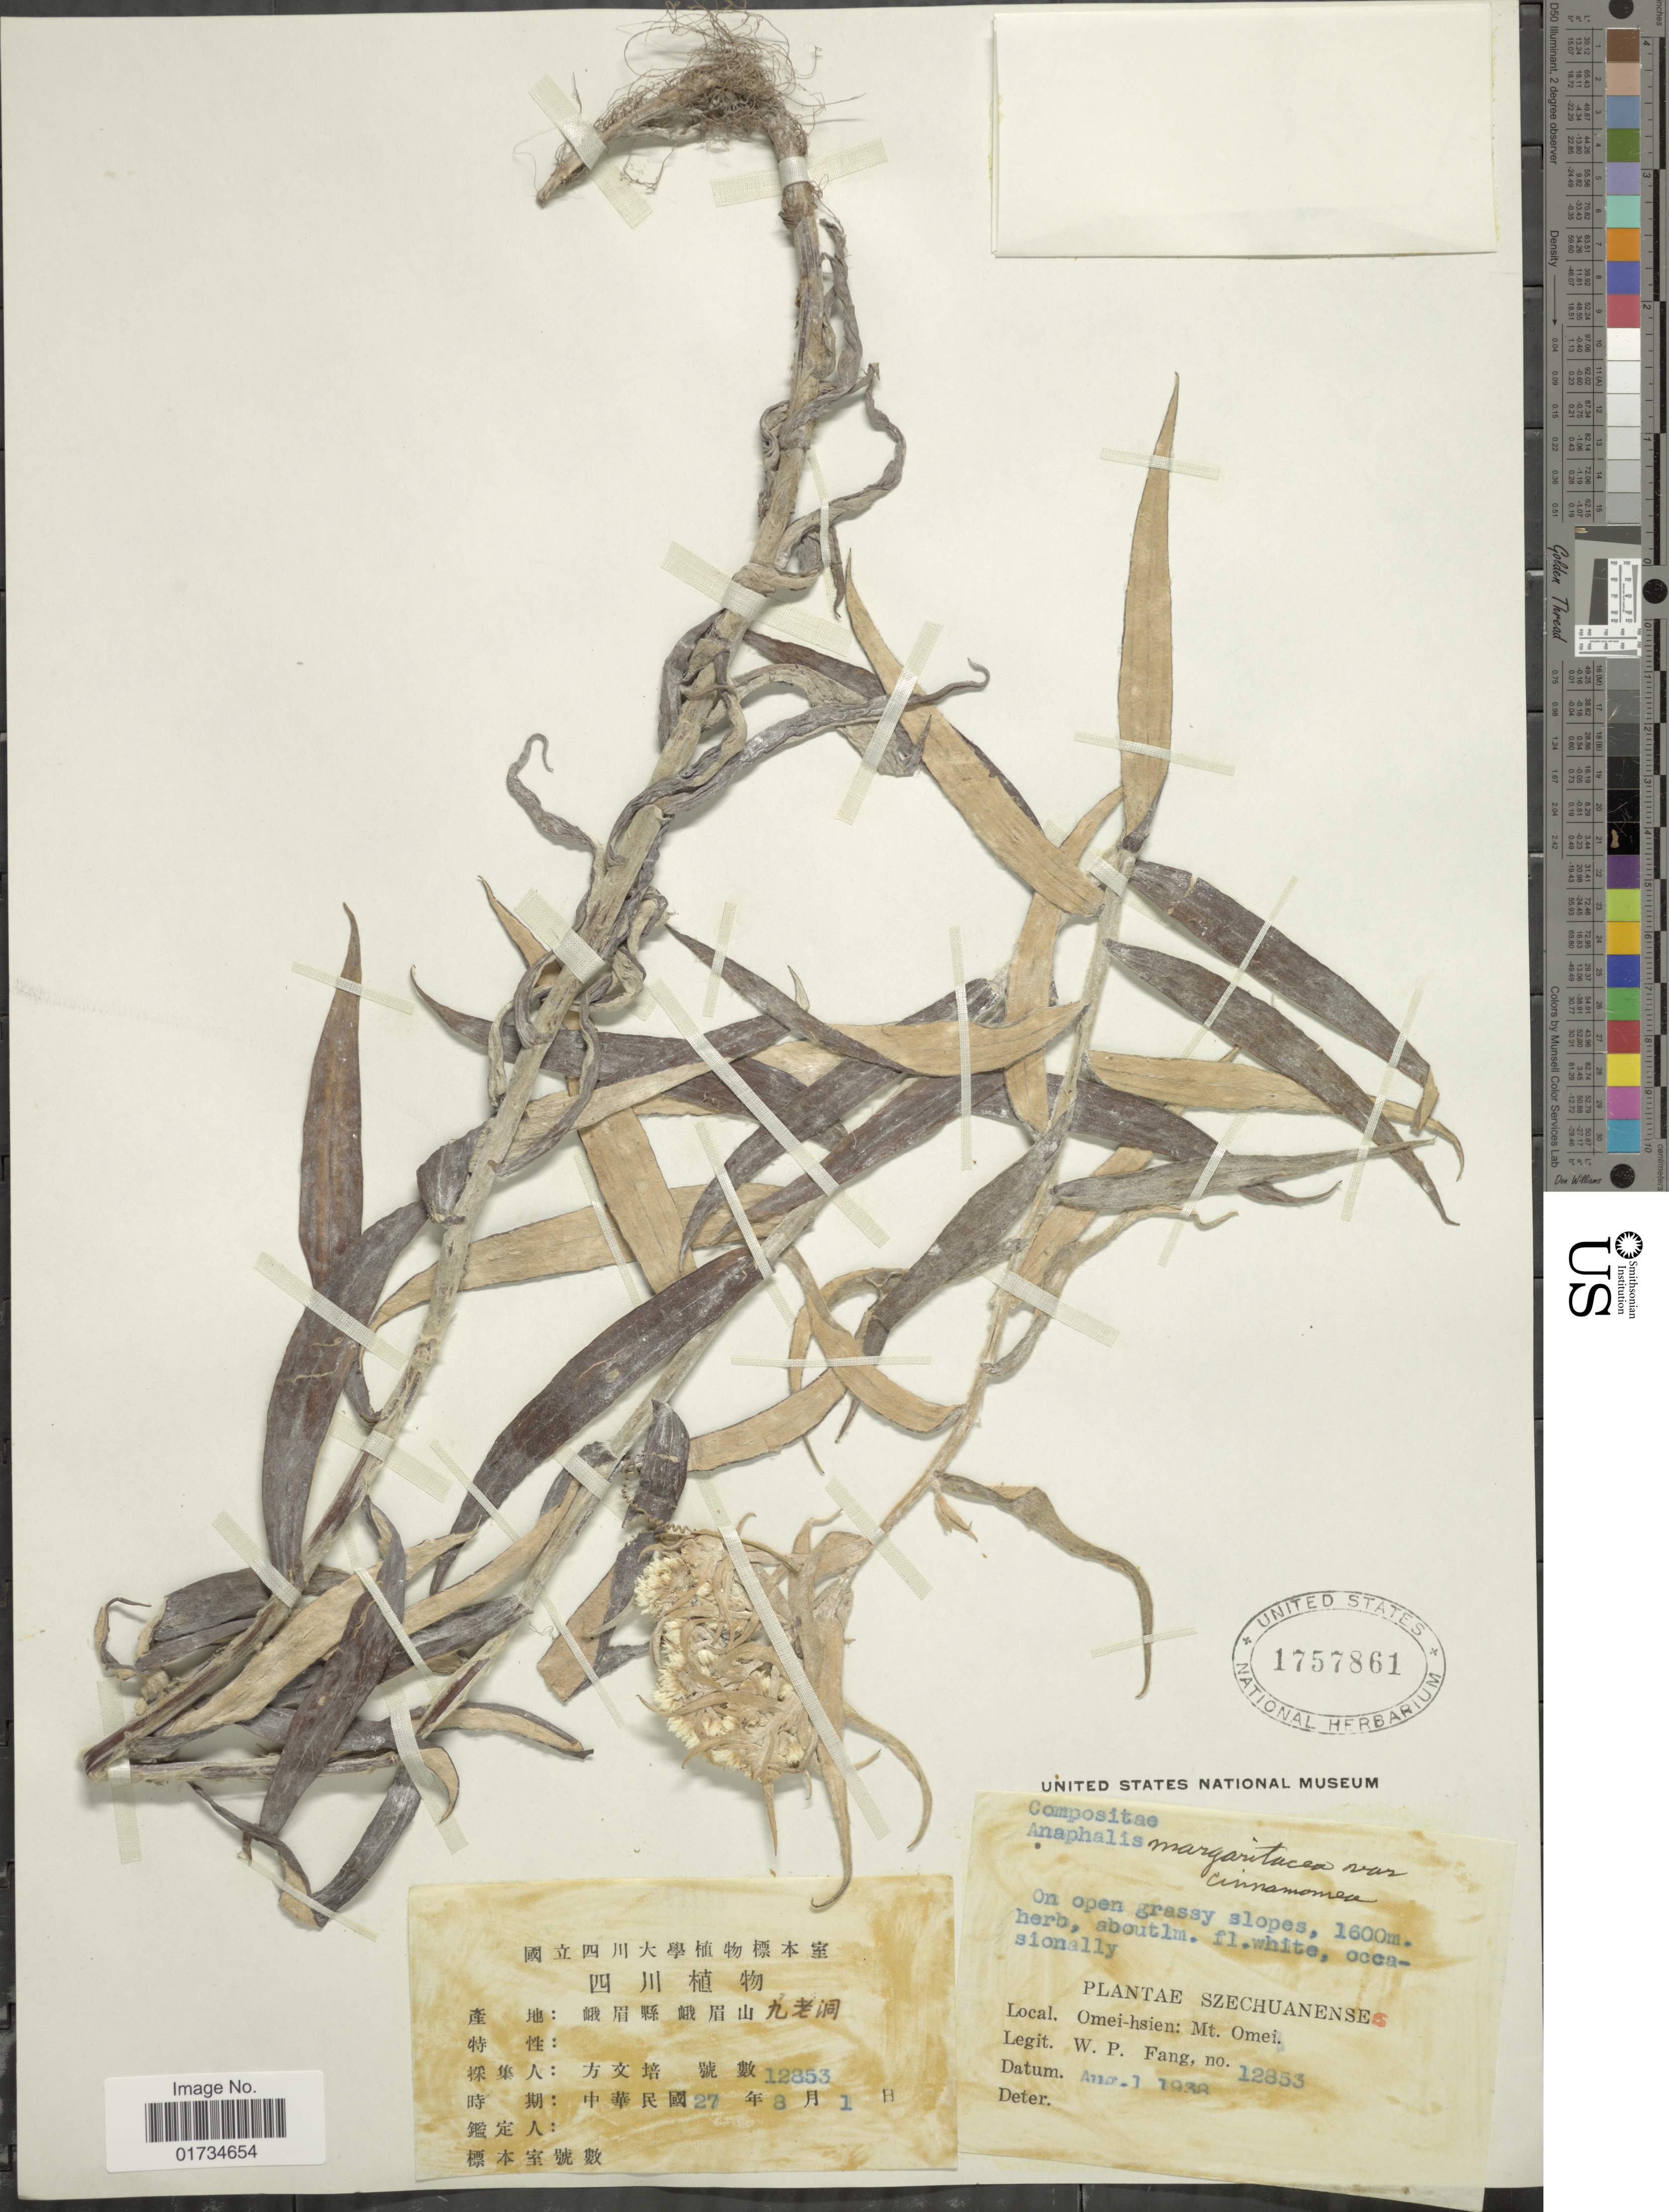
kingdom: Plantae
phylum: Tracheophyta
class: Magnoliopsida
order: Asterales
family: Asteraceae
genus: Anaphalis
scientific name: Anaphalis margaritacea var. cinnamomea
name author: (DC.) Herder & Maxim.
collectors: W. P. Fang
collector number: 12853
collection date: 1938-08-01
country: China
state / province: Sichuan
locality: Szechuanenses. Omei-hsien: Mt. Omei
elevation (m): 1600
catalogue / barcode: US 1757861